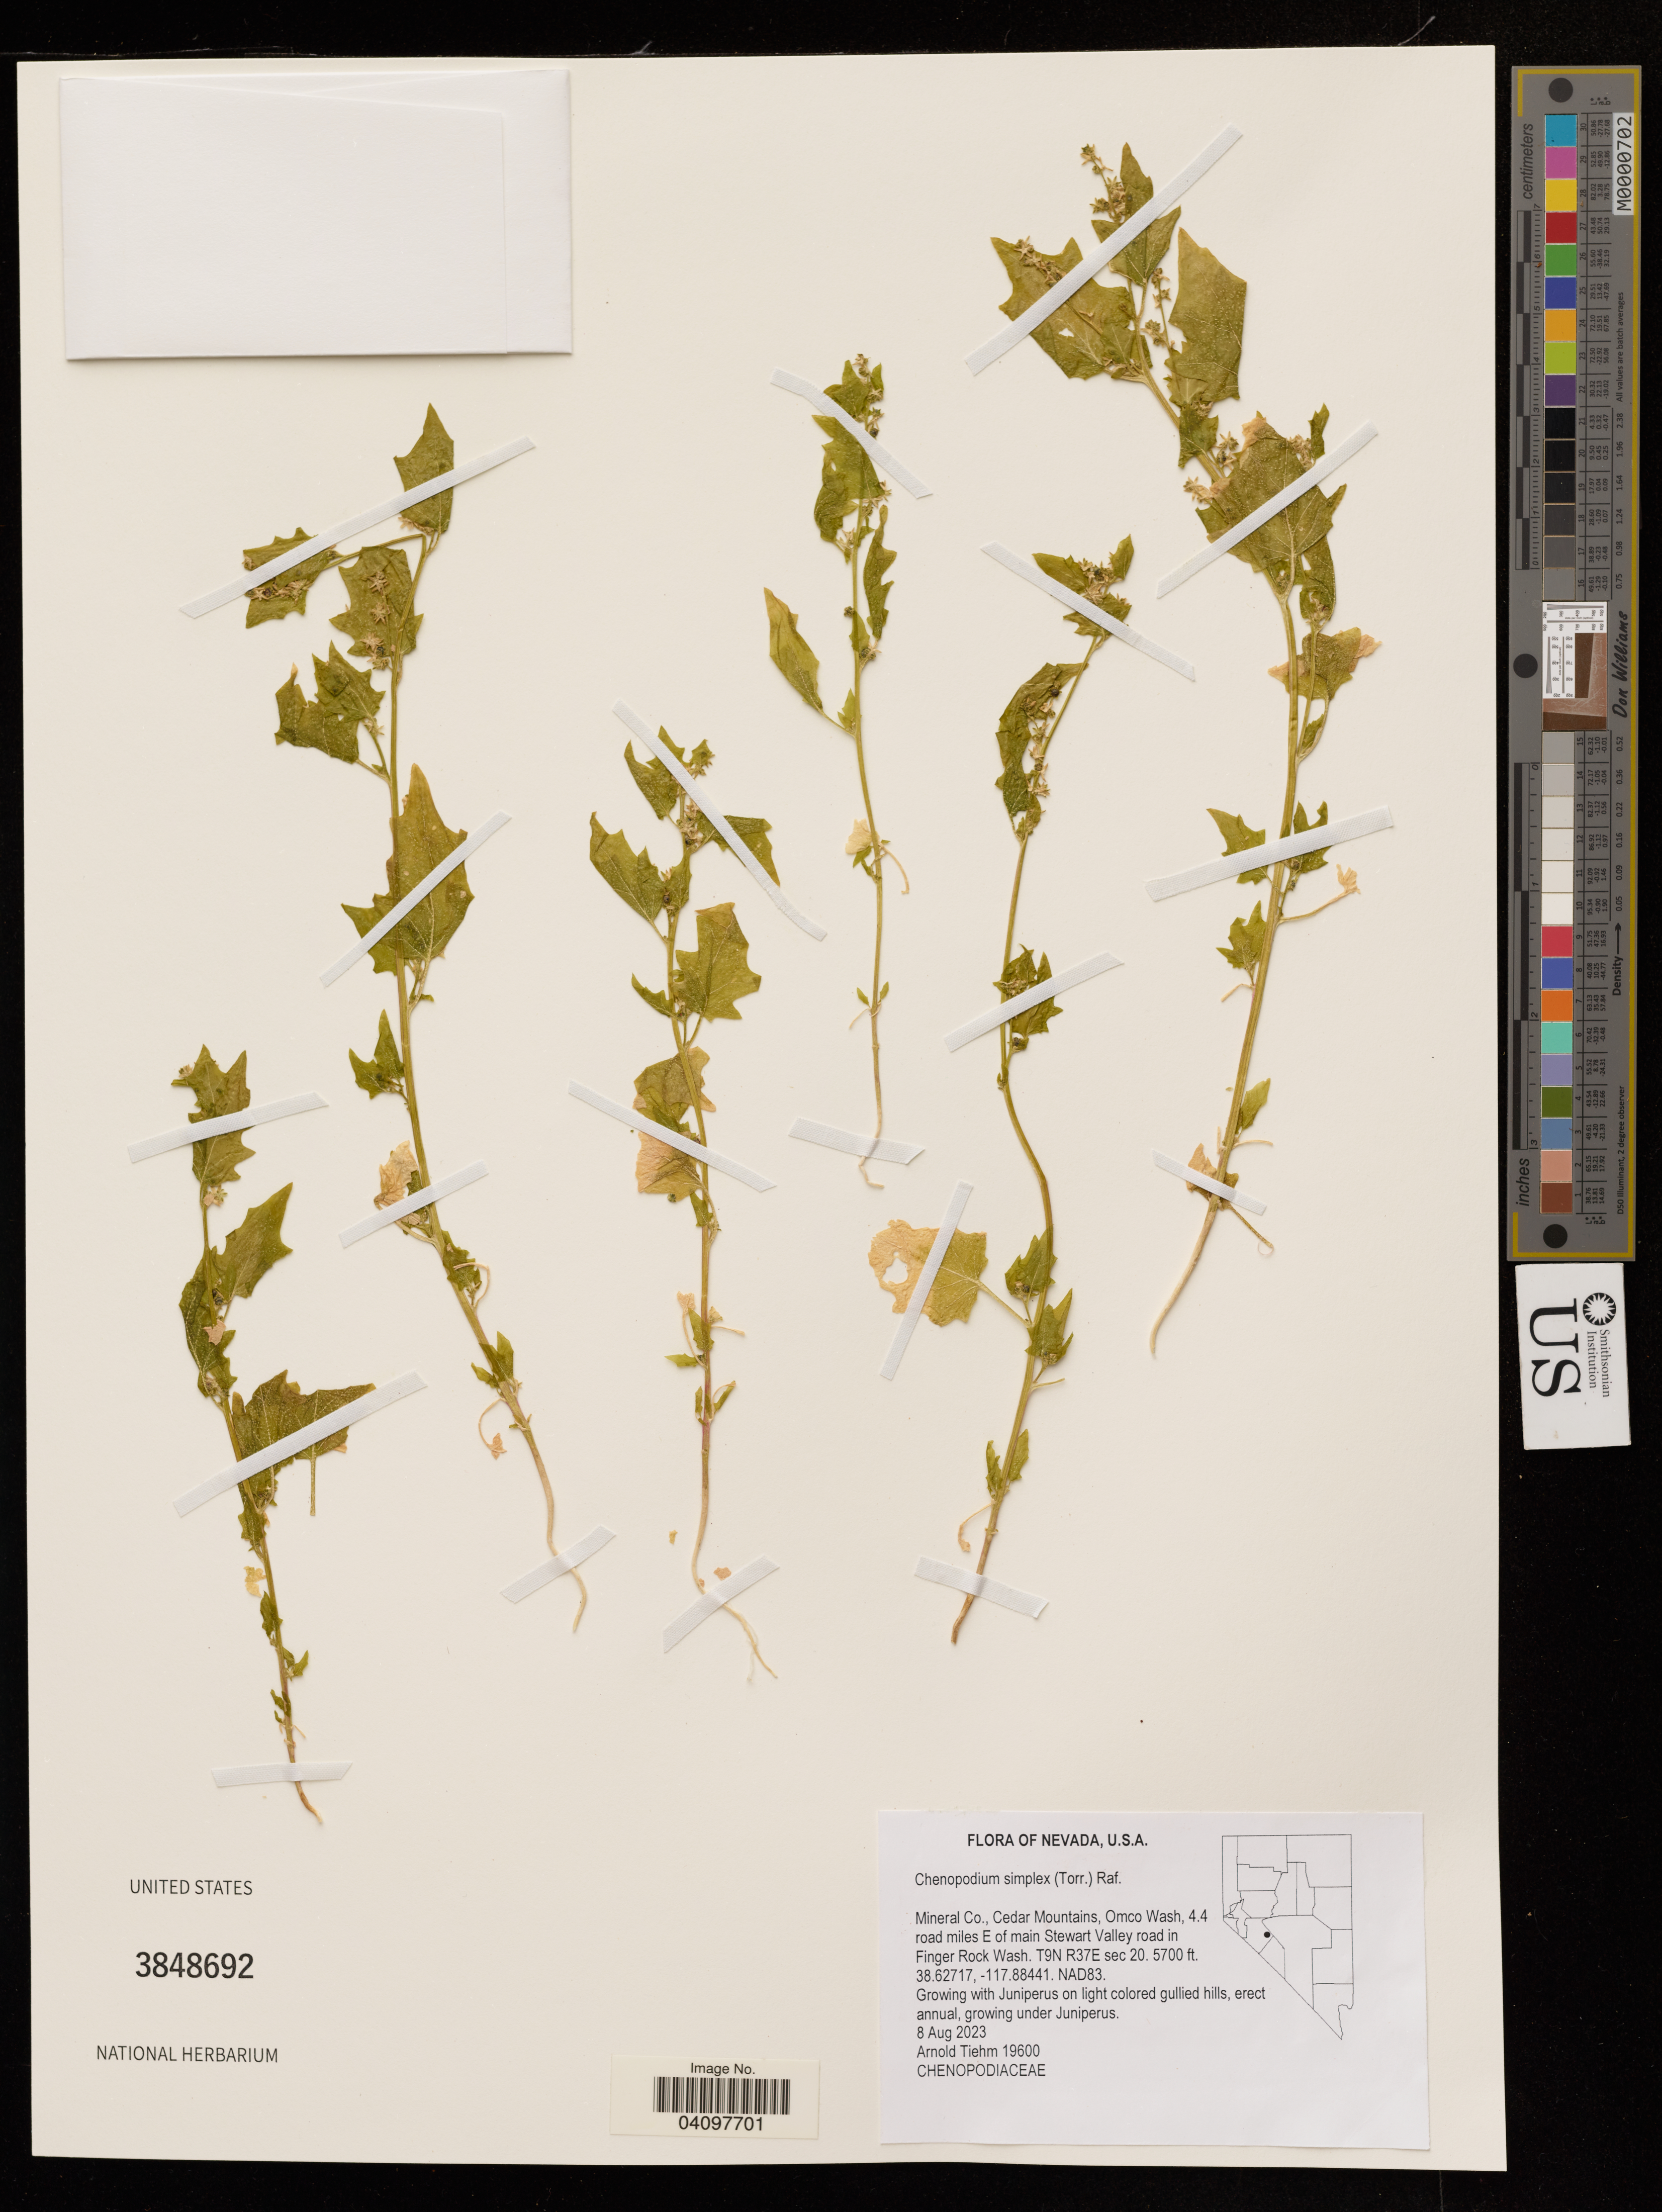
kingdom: Plantae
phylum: Tracheophyta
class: Magnoliopsida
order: Caryophyllales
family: Amaranthaceae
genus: Chenopodium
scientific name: Chenopodium simplex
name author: (Torr.) Raf.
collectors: J. Nachlinger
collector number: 19600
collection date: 2023-08-08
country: United States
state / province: Nevada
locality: Nevada, U. S. A., Mineral Co., Cedar Mountains, Omco Wash, 4.4 road miles E of main Stewart Valley road in Finger Rock Wash.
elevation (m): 1737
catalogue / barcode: US 3848692